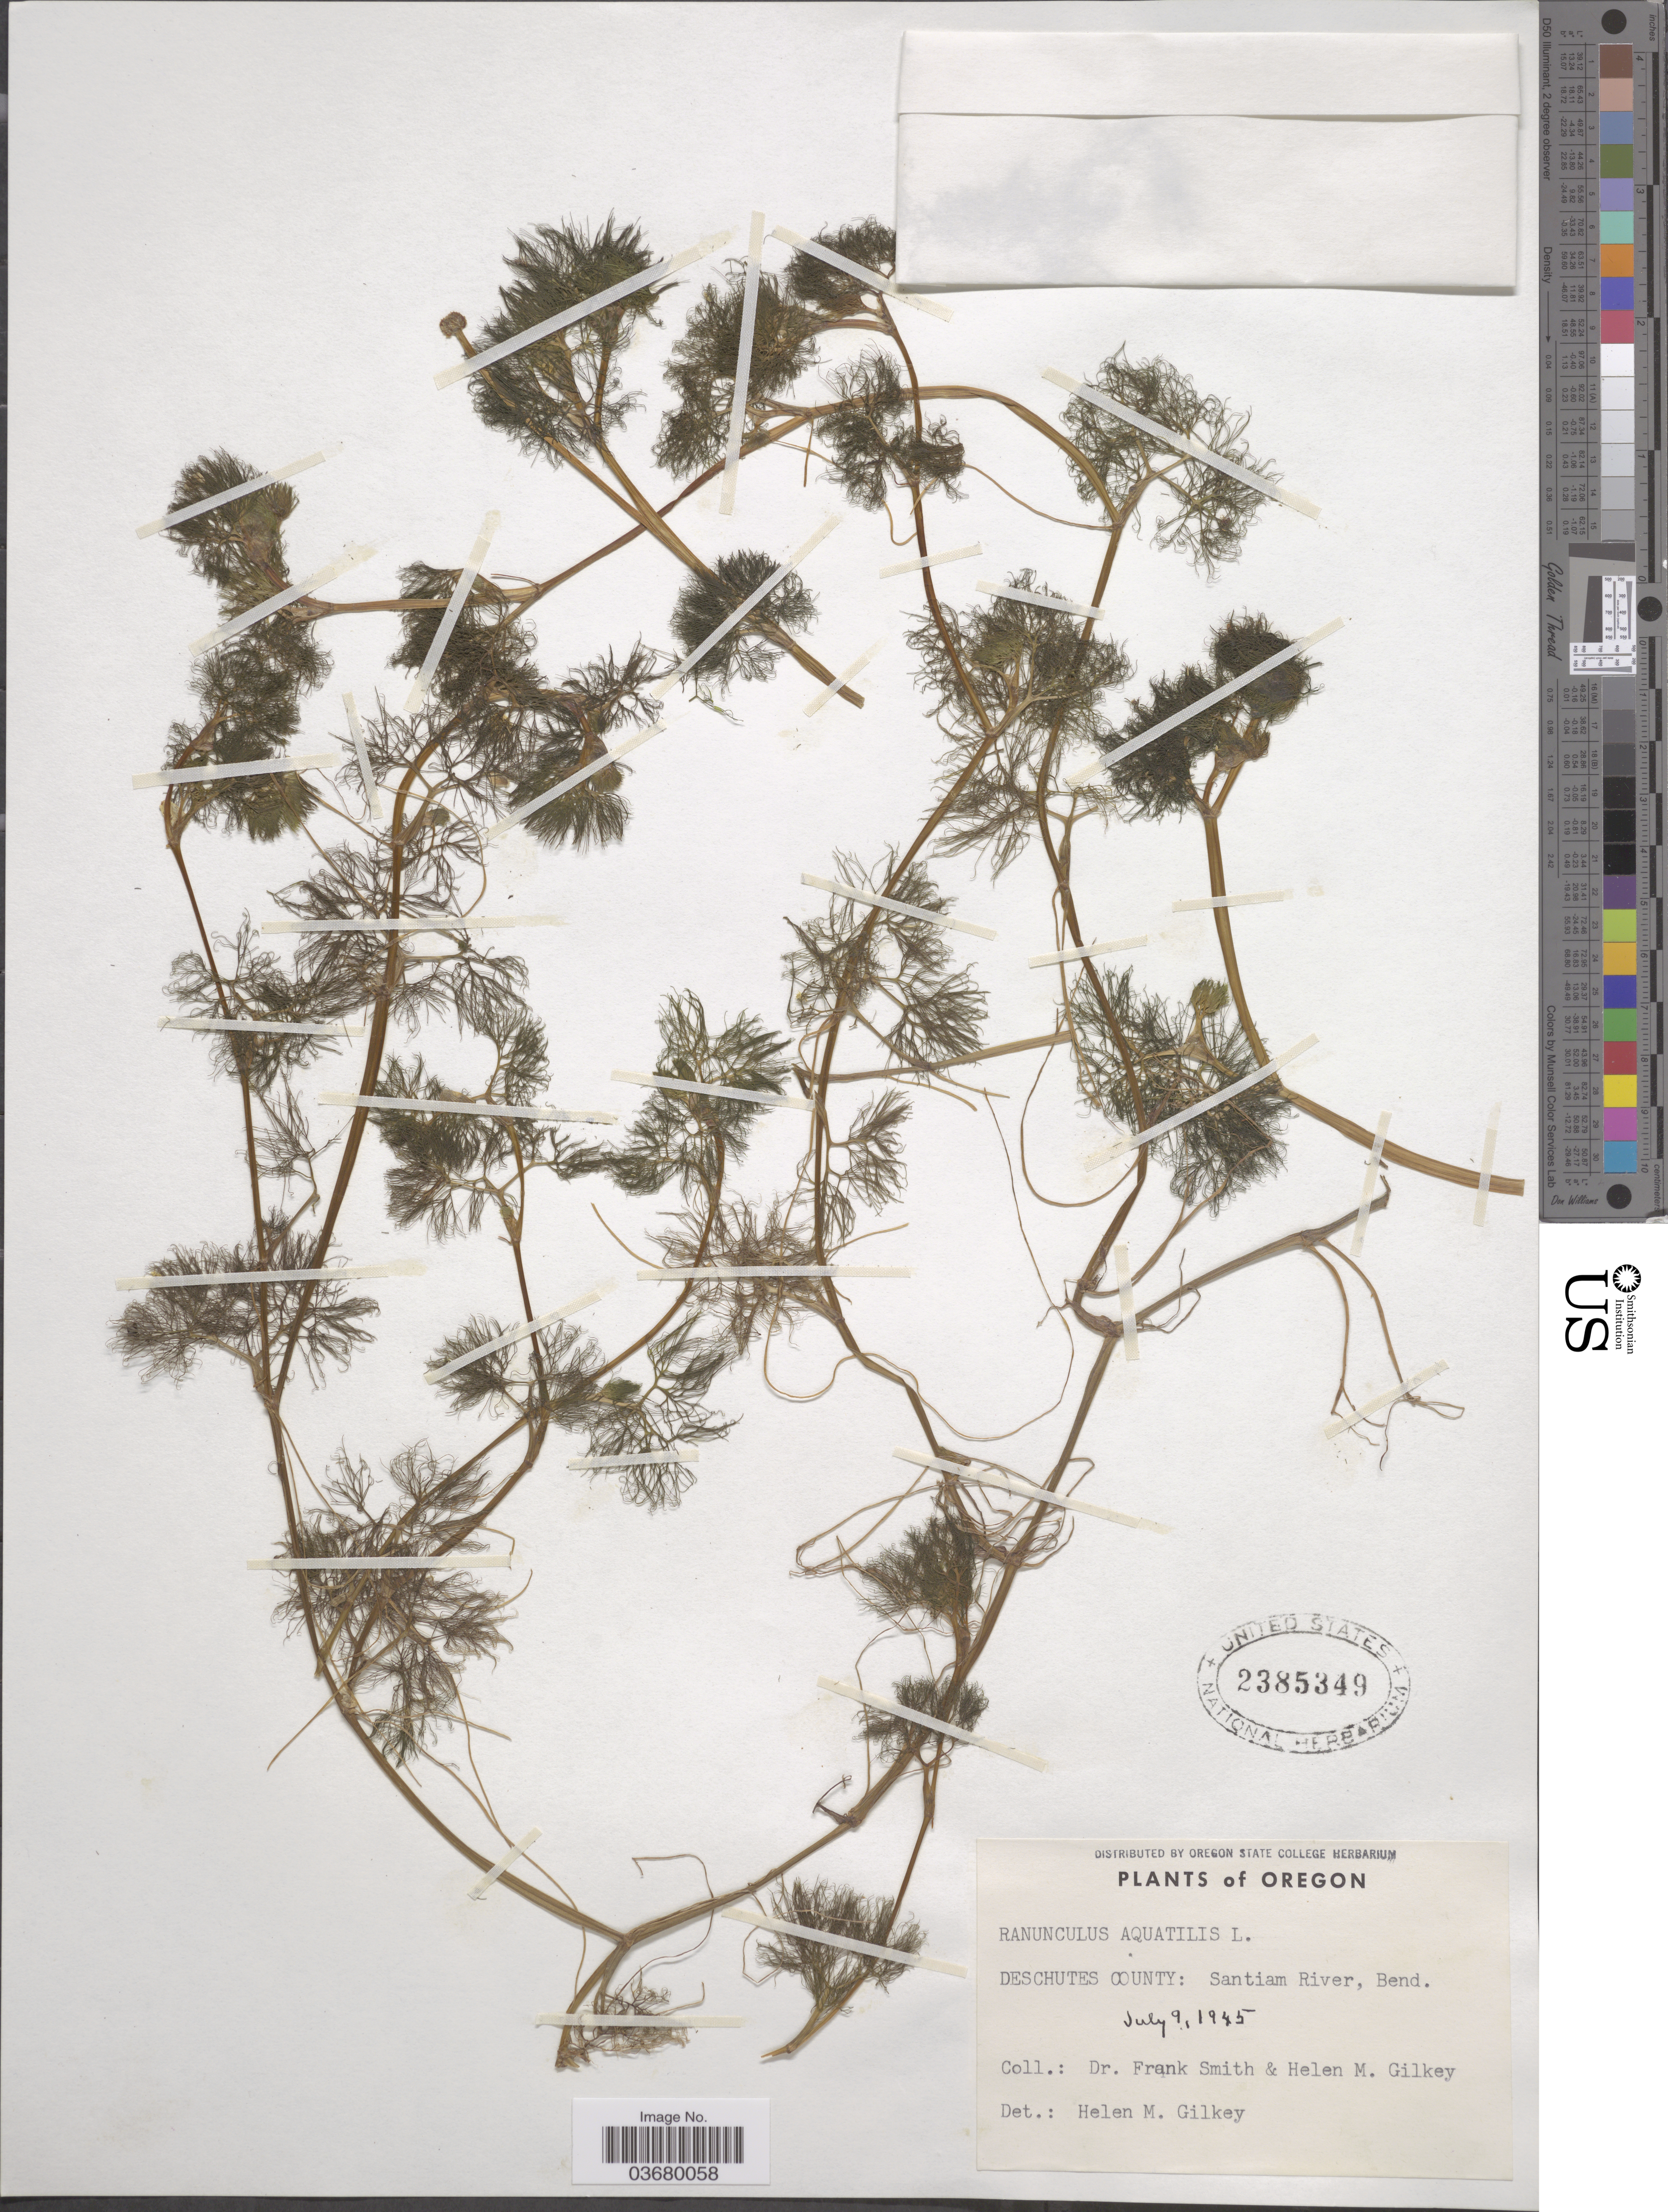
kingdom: Plantae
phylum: Tracheophyta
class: Magnoliopsida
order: Ranunculales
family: Ranunculaceae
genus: Ranunculus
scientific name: Ranunculus trichophyllus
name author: Chaix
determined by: Strong, Mark T., (BOT), Smithsonian Institution - National Museum of Natural History (UNITED STATES)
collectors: F. Smith & H. Gilkey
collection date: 1945-07-09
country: United States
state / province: Oregon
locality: Deschutes County: Santiam River, Bend.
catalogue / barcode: US 2385349